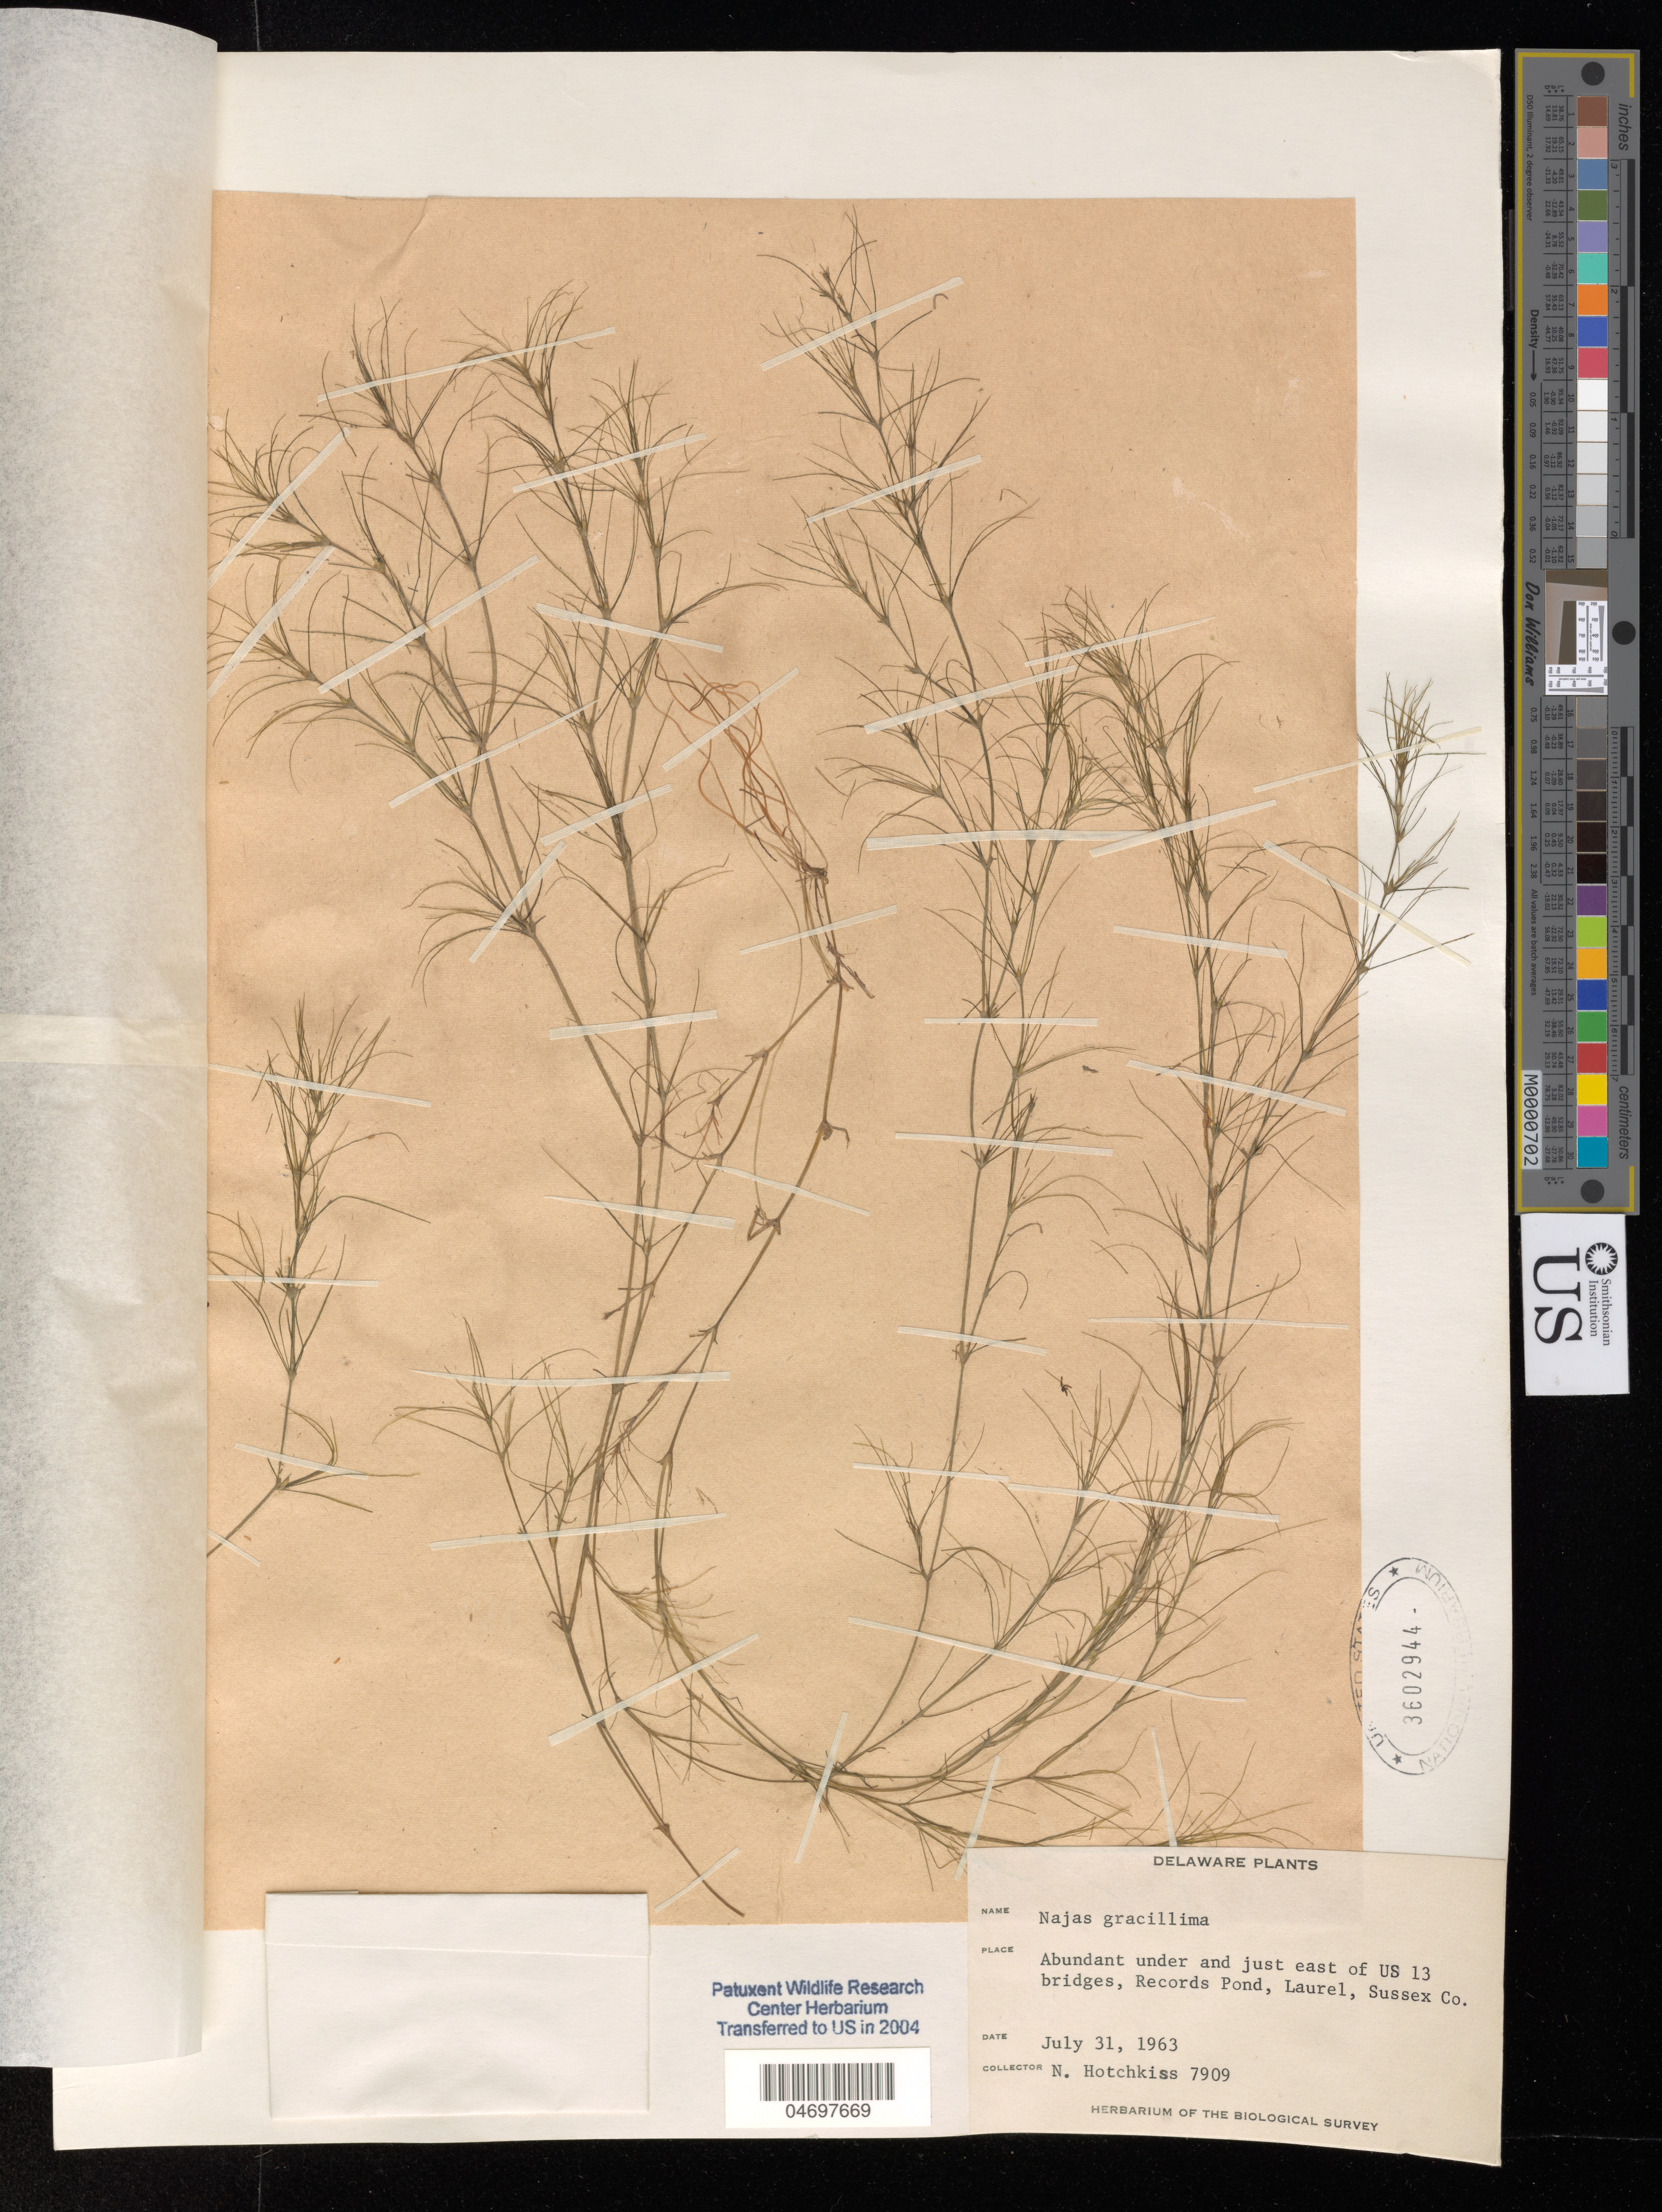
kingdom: Plantae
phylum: Tracheophyta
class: Liliopsida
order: Alismatales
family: Hydrocharitaceae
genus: Najas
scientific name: Najas gracillima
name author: (A. Braun) Magnus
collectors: N. Hotchkiss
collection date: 1963-07-31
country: United States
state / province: Delaware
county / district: Sussex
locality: Records Pond just west of U.S. 13 at Laurel.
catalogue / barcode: US 3602944